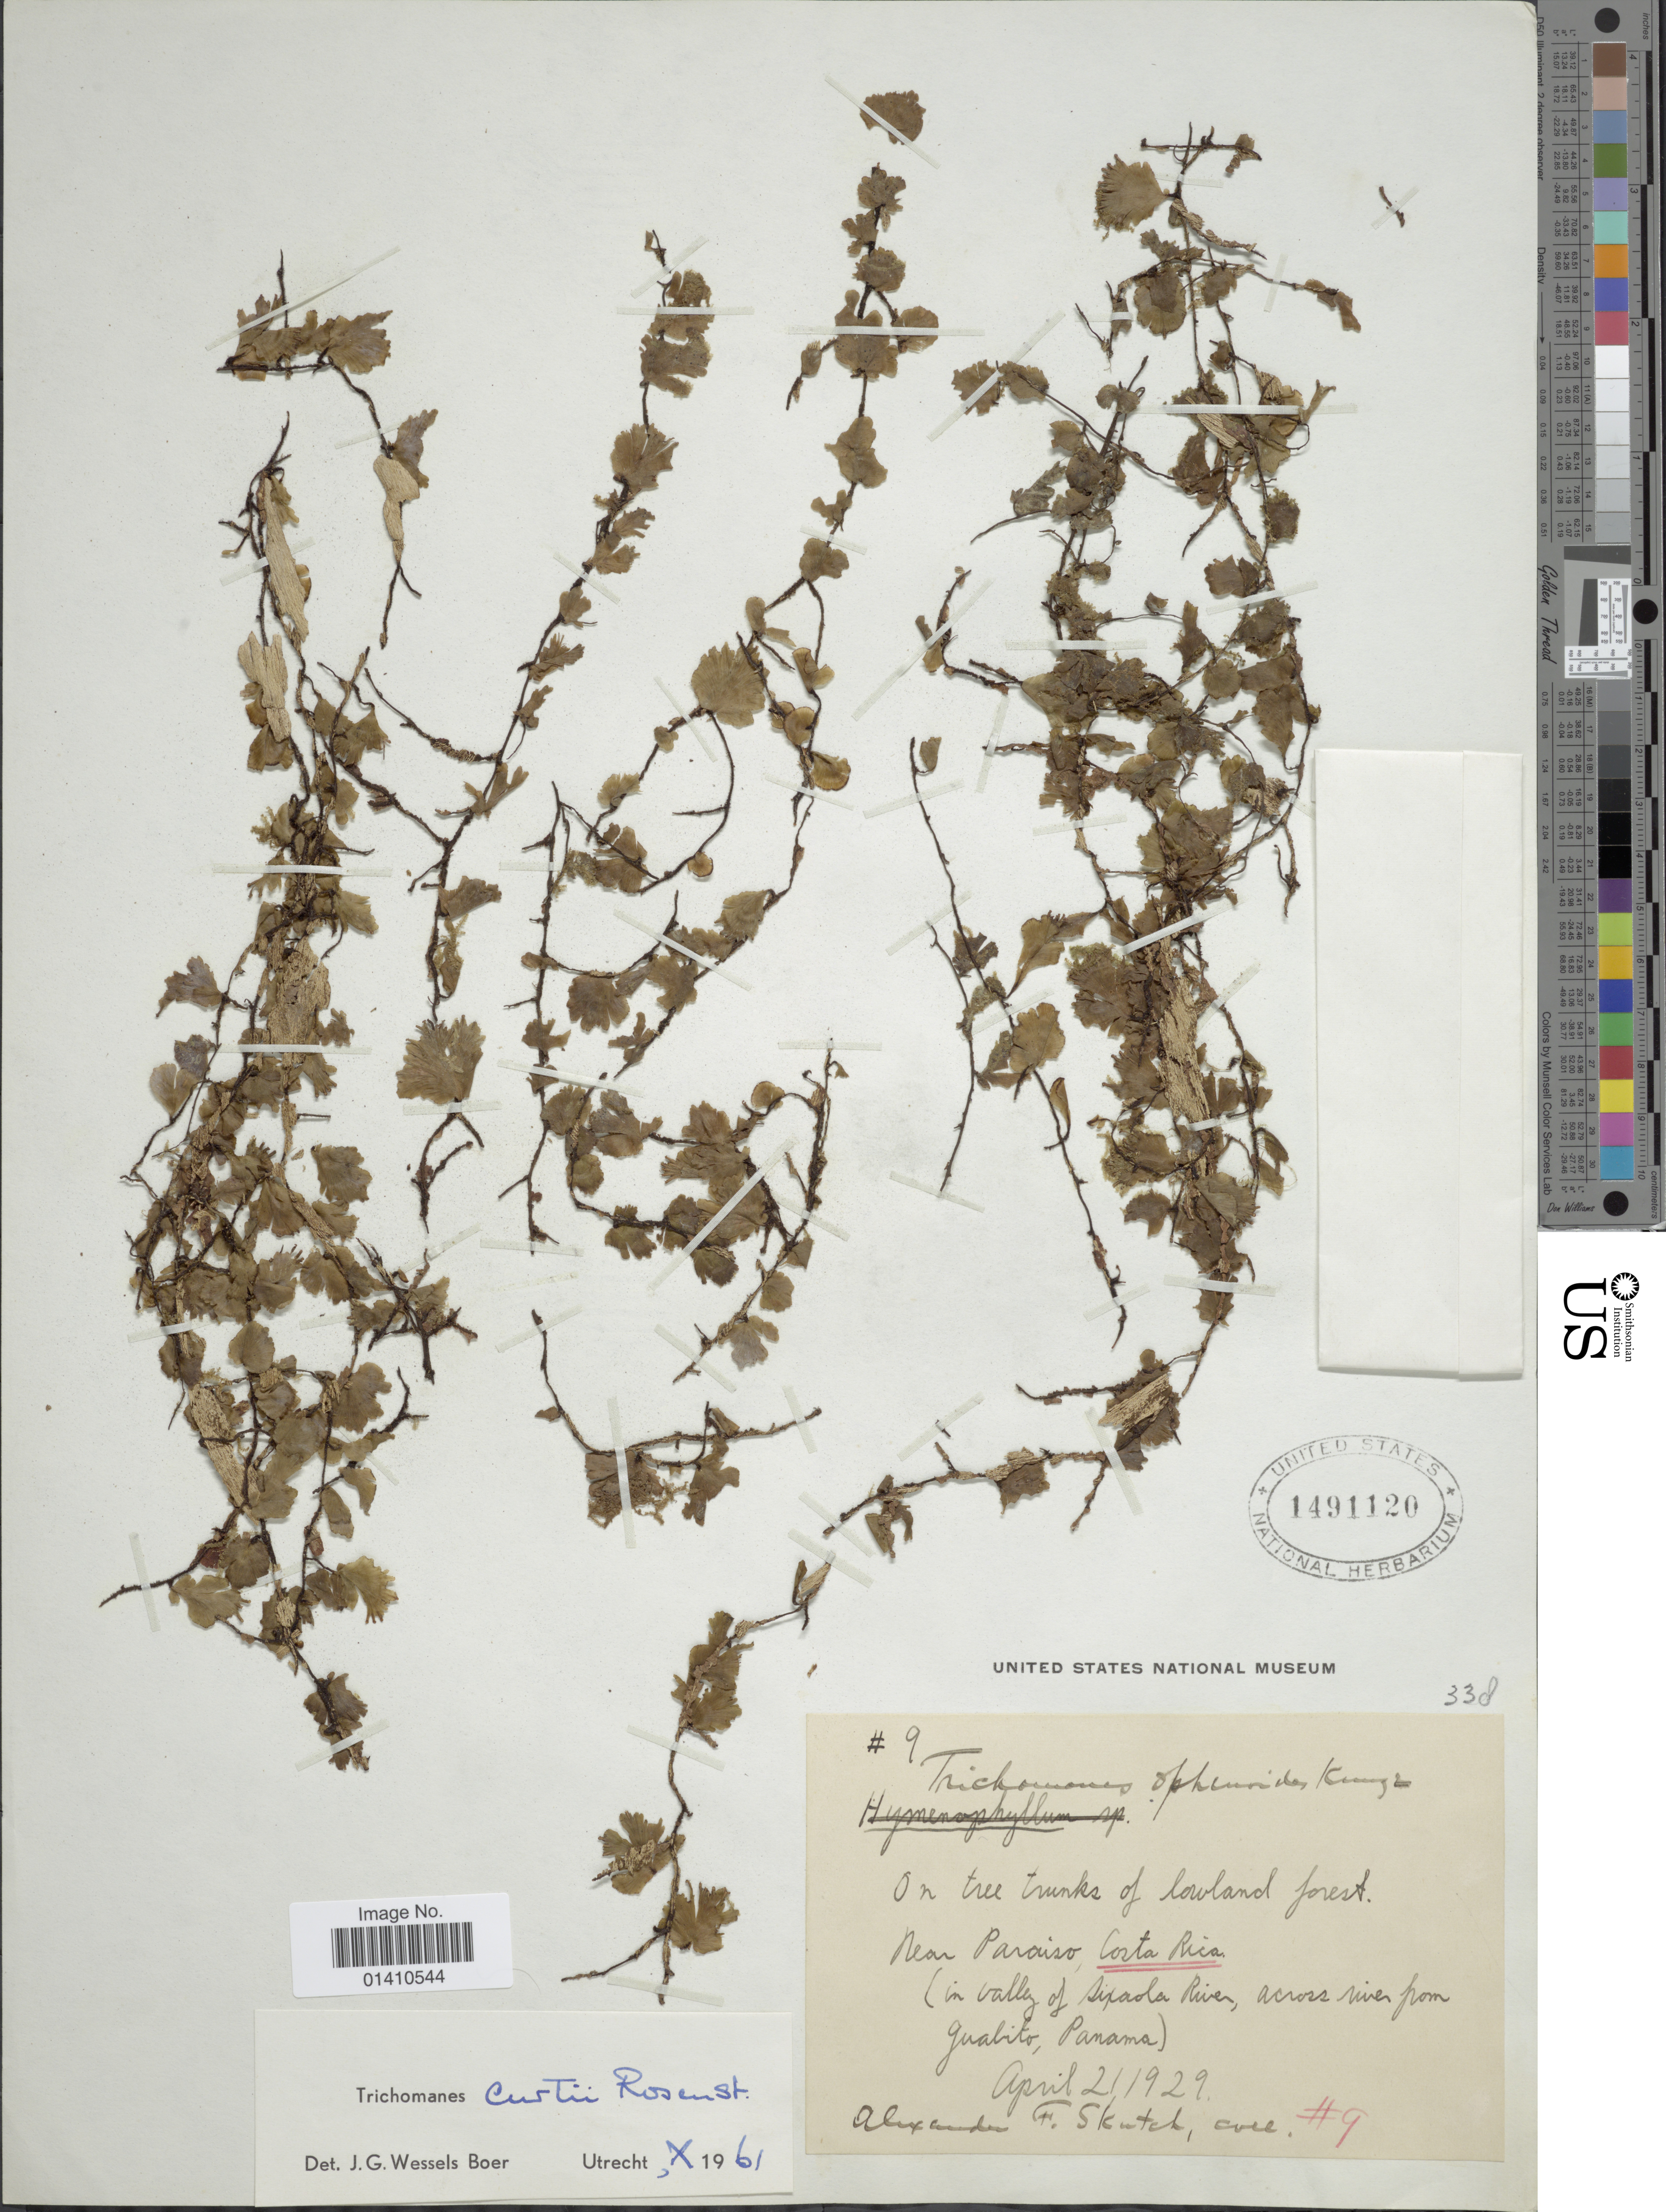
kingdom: Plantae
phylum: Tracheophyta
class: Polypodiopsida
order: Hymenophyllales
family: Hymenophyllaceae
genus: Didymoglossum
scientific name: Didymoglossum curtii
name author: (Rosenst.) Pic. Serm.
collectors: A. F. Skutch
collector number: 9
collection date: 1929-04-21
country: Costa Rica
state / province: Cartago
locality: Near Paraiso (in valley of Sixaola River, across river from Guabito, Panama)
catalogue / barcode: US 1491120